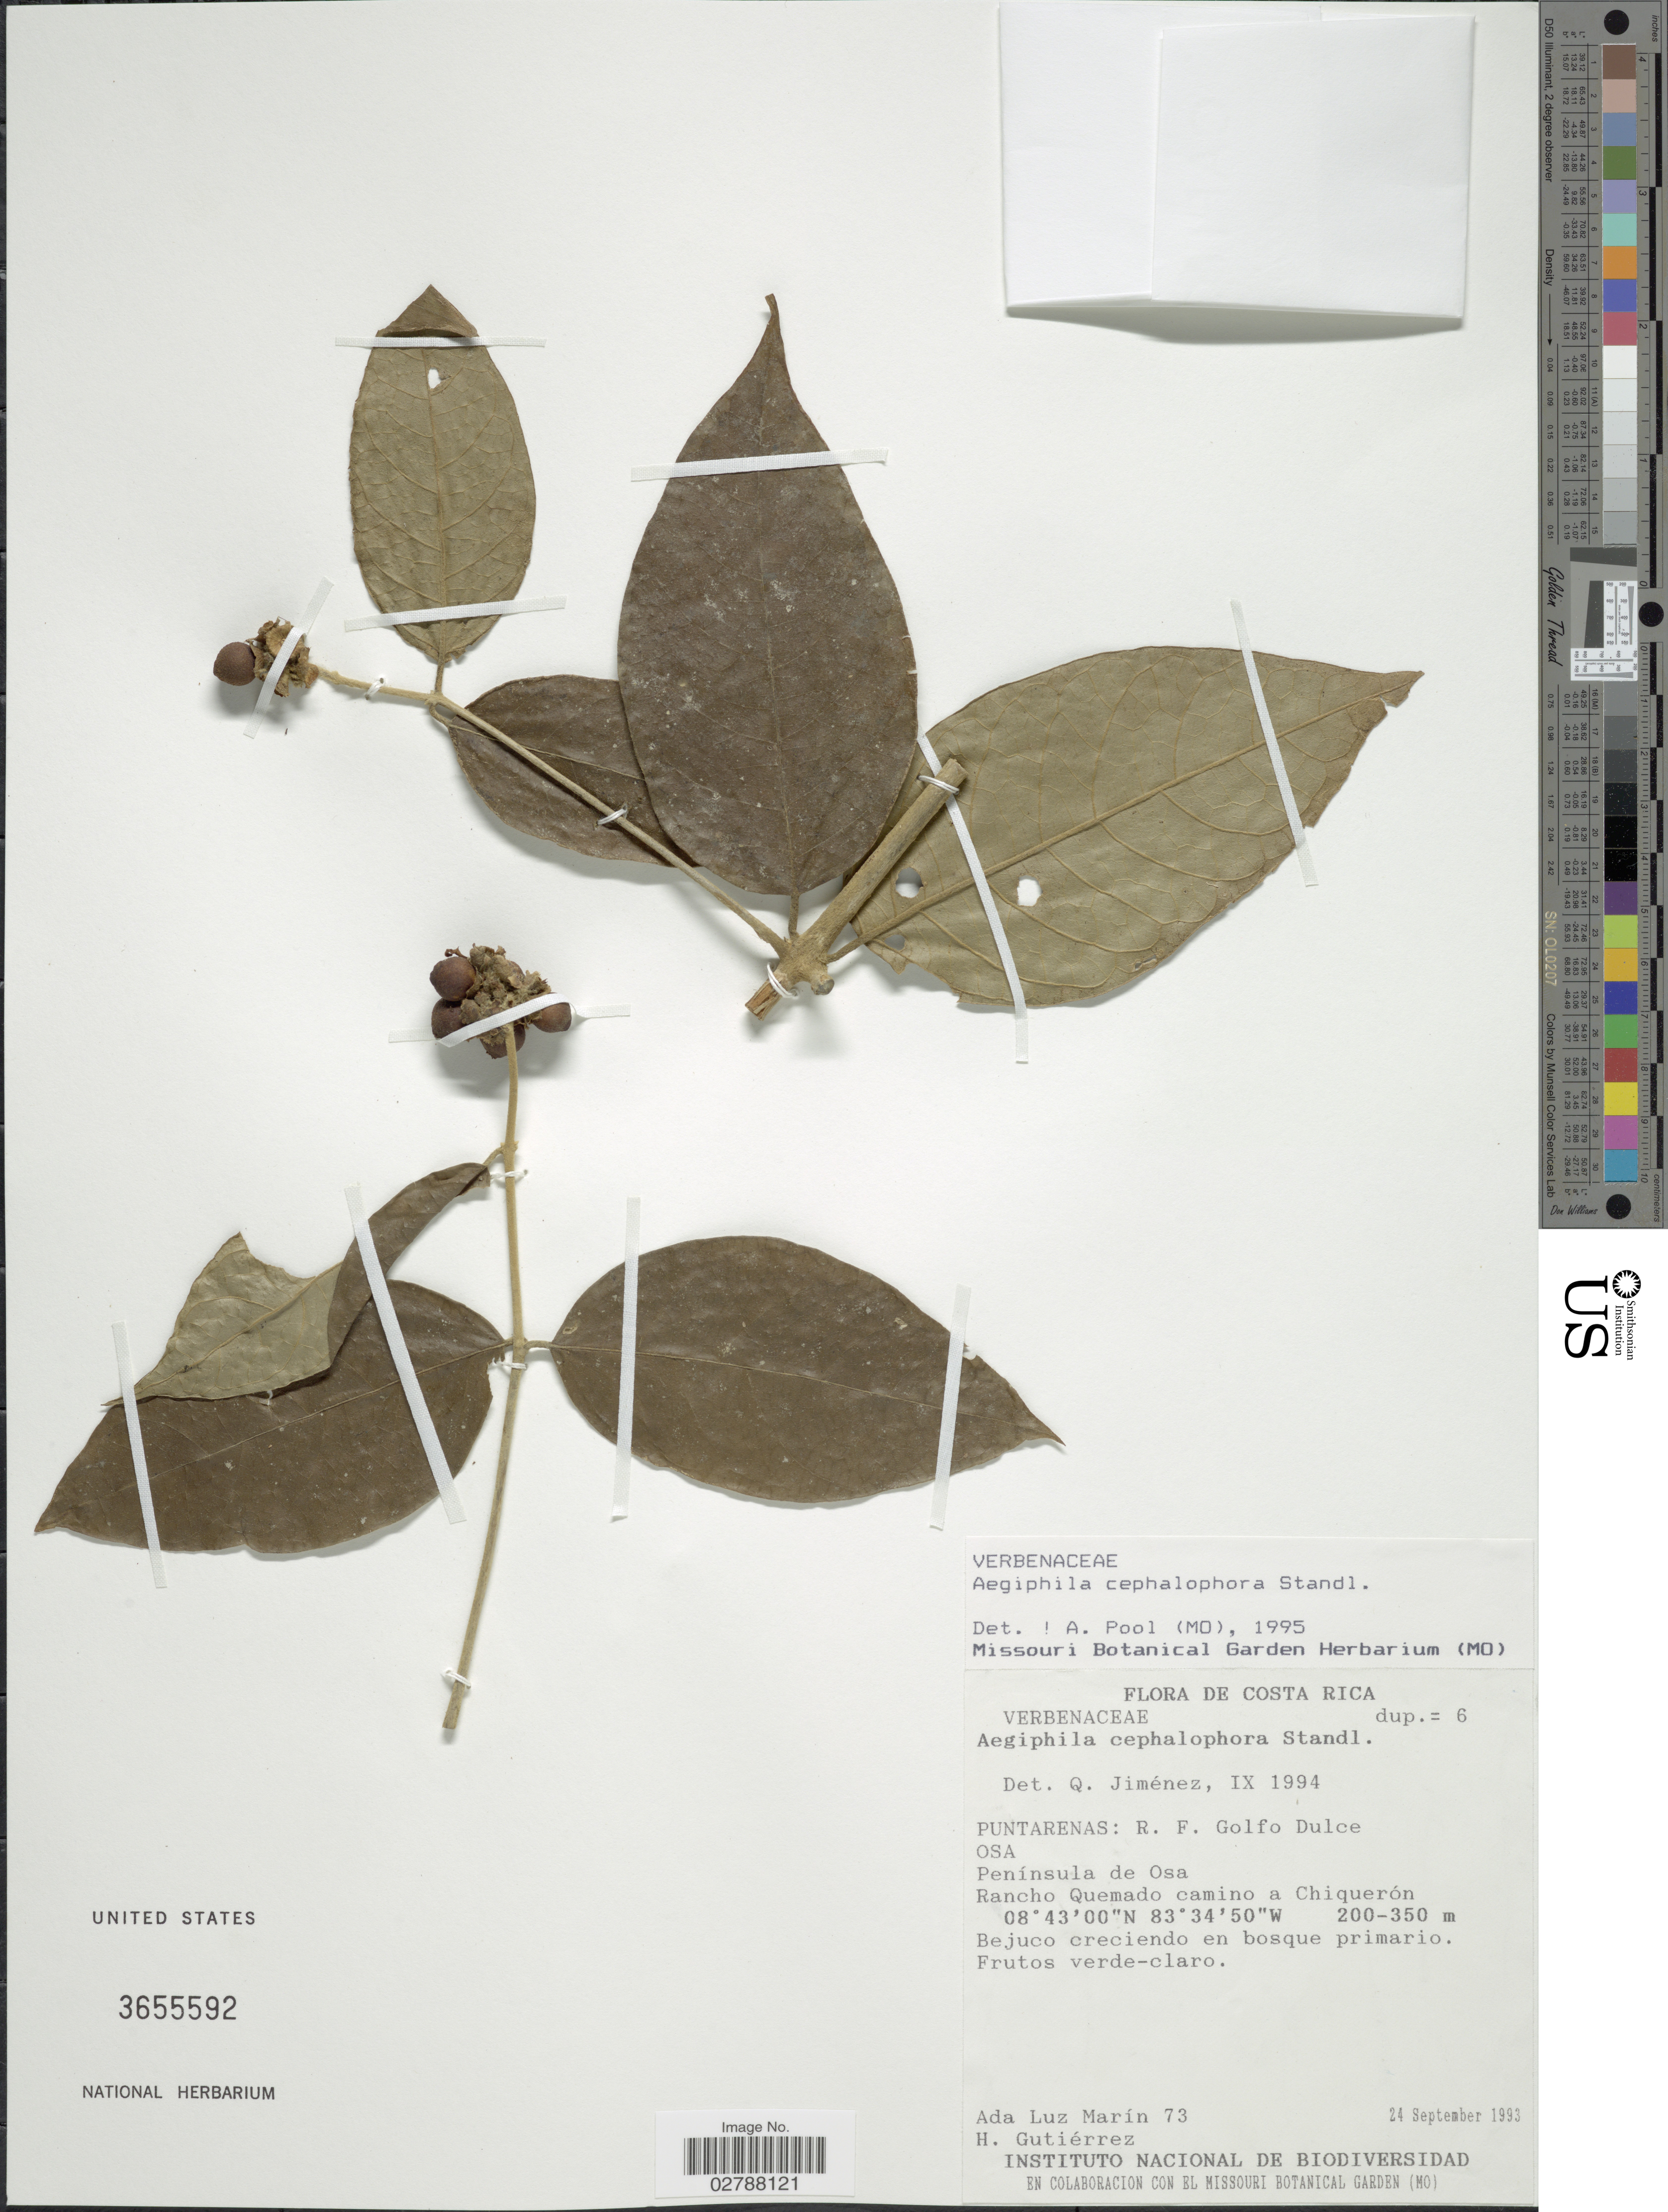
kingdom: Plantae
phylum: Tracheophyta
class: Magnoliopsida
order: Lamiales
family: Lamiaceae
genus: Aegiphila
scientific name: Aegiphila cephalophora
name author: Standl.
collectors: A. Luz Marín & H. Gutierrez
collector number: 73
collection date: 1993-09-24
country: Costa Rica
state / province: Puntarenas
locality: R.F. Golfo Dulce, Osa. Península de Osa. Rancho Quemado camino a Chiquerón.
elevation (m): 200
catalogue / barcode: US 3655592